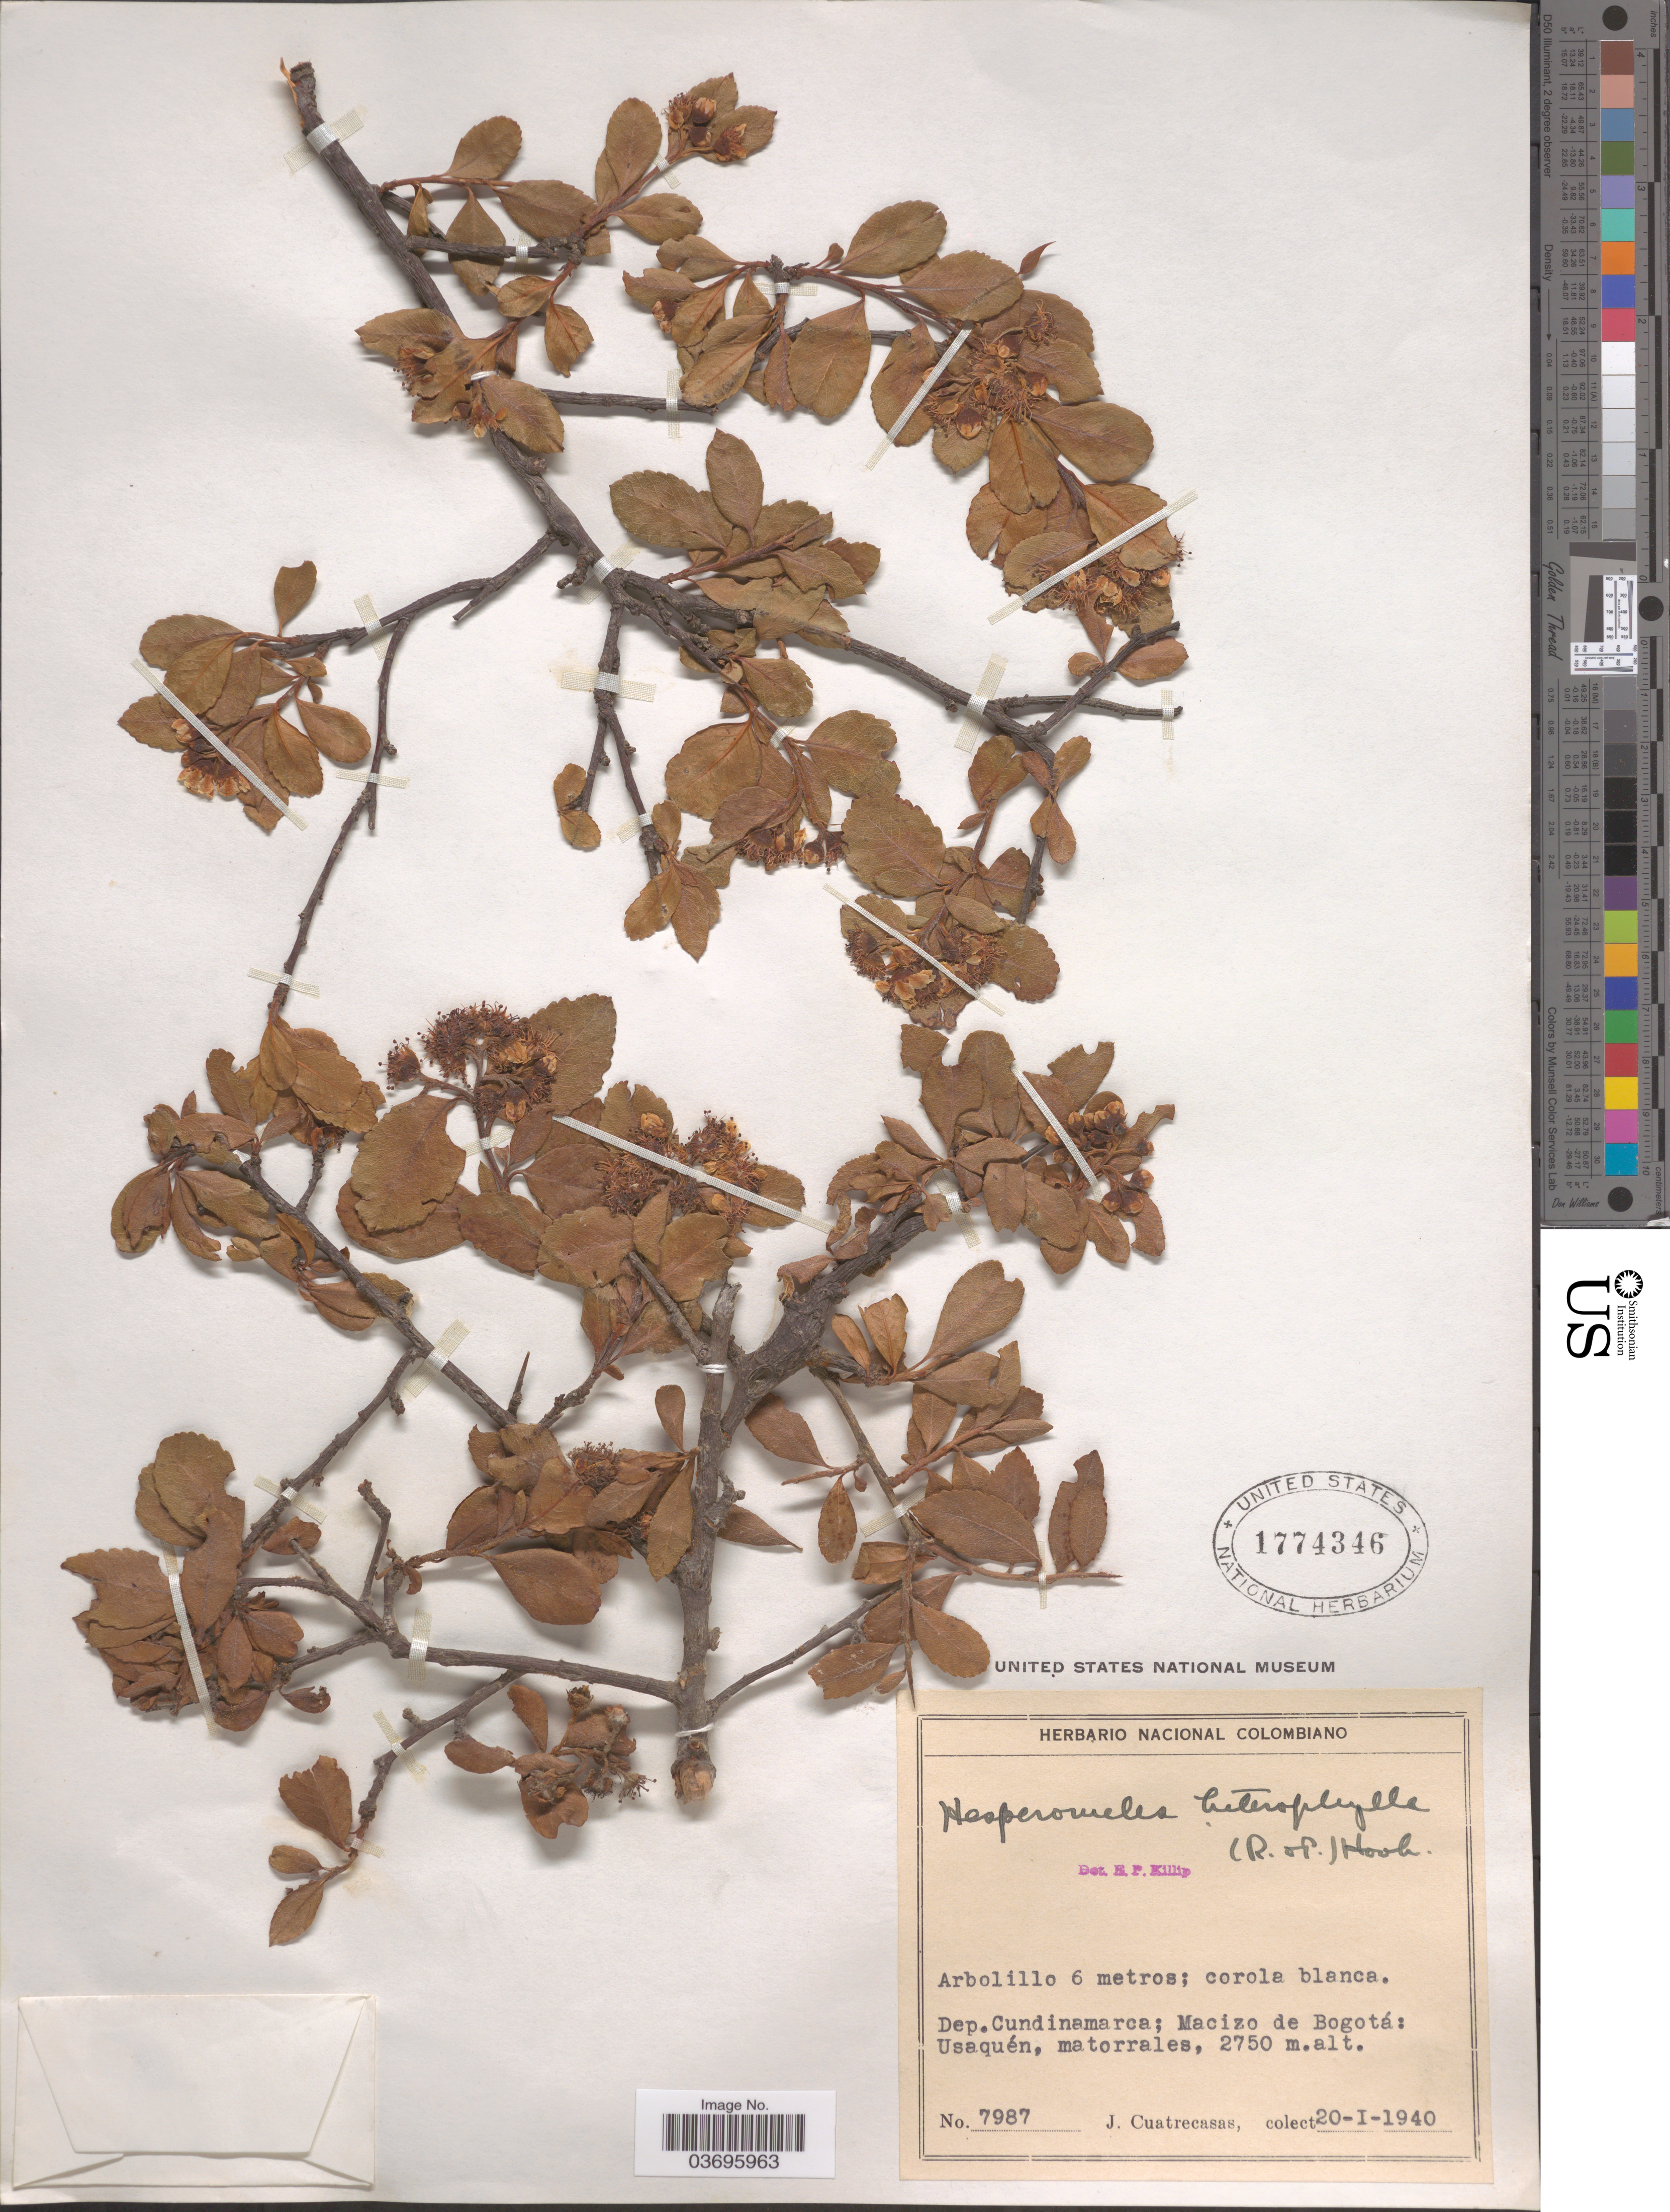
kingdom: Plantae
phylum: Tracheophyta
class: Magnoliopsida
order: Rosales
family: Rosaceae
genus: Hesperomeles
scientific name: Hesperomeles heterophylla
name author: (Ruiz & Pav.) Hook.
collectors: J. Cuatrecasas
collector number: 7987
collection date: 1940-01-20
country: Colombia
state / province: Cundinamarca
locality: Dep. Cundinamarca; Macizo de Bogotá: Usaquén, matorrales.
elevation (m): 2750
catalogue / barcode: US 1774346